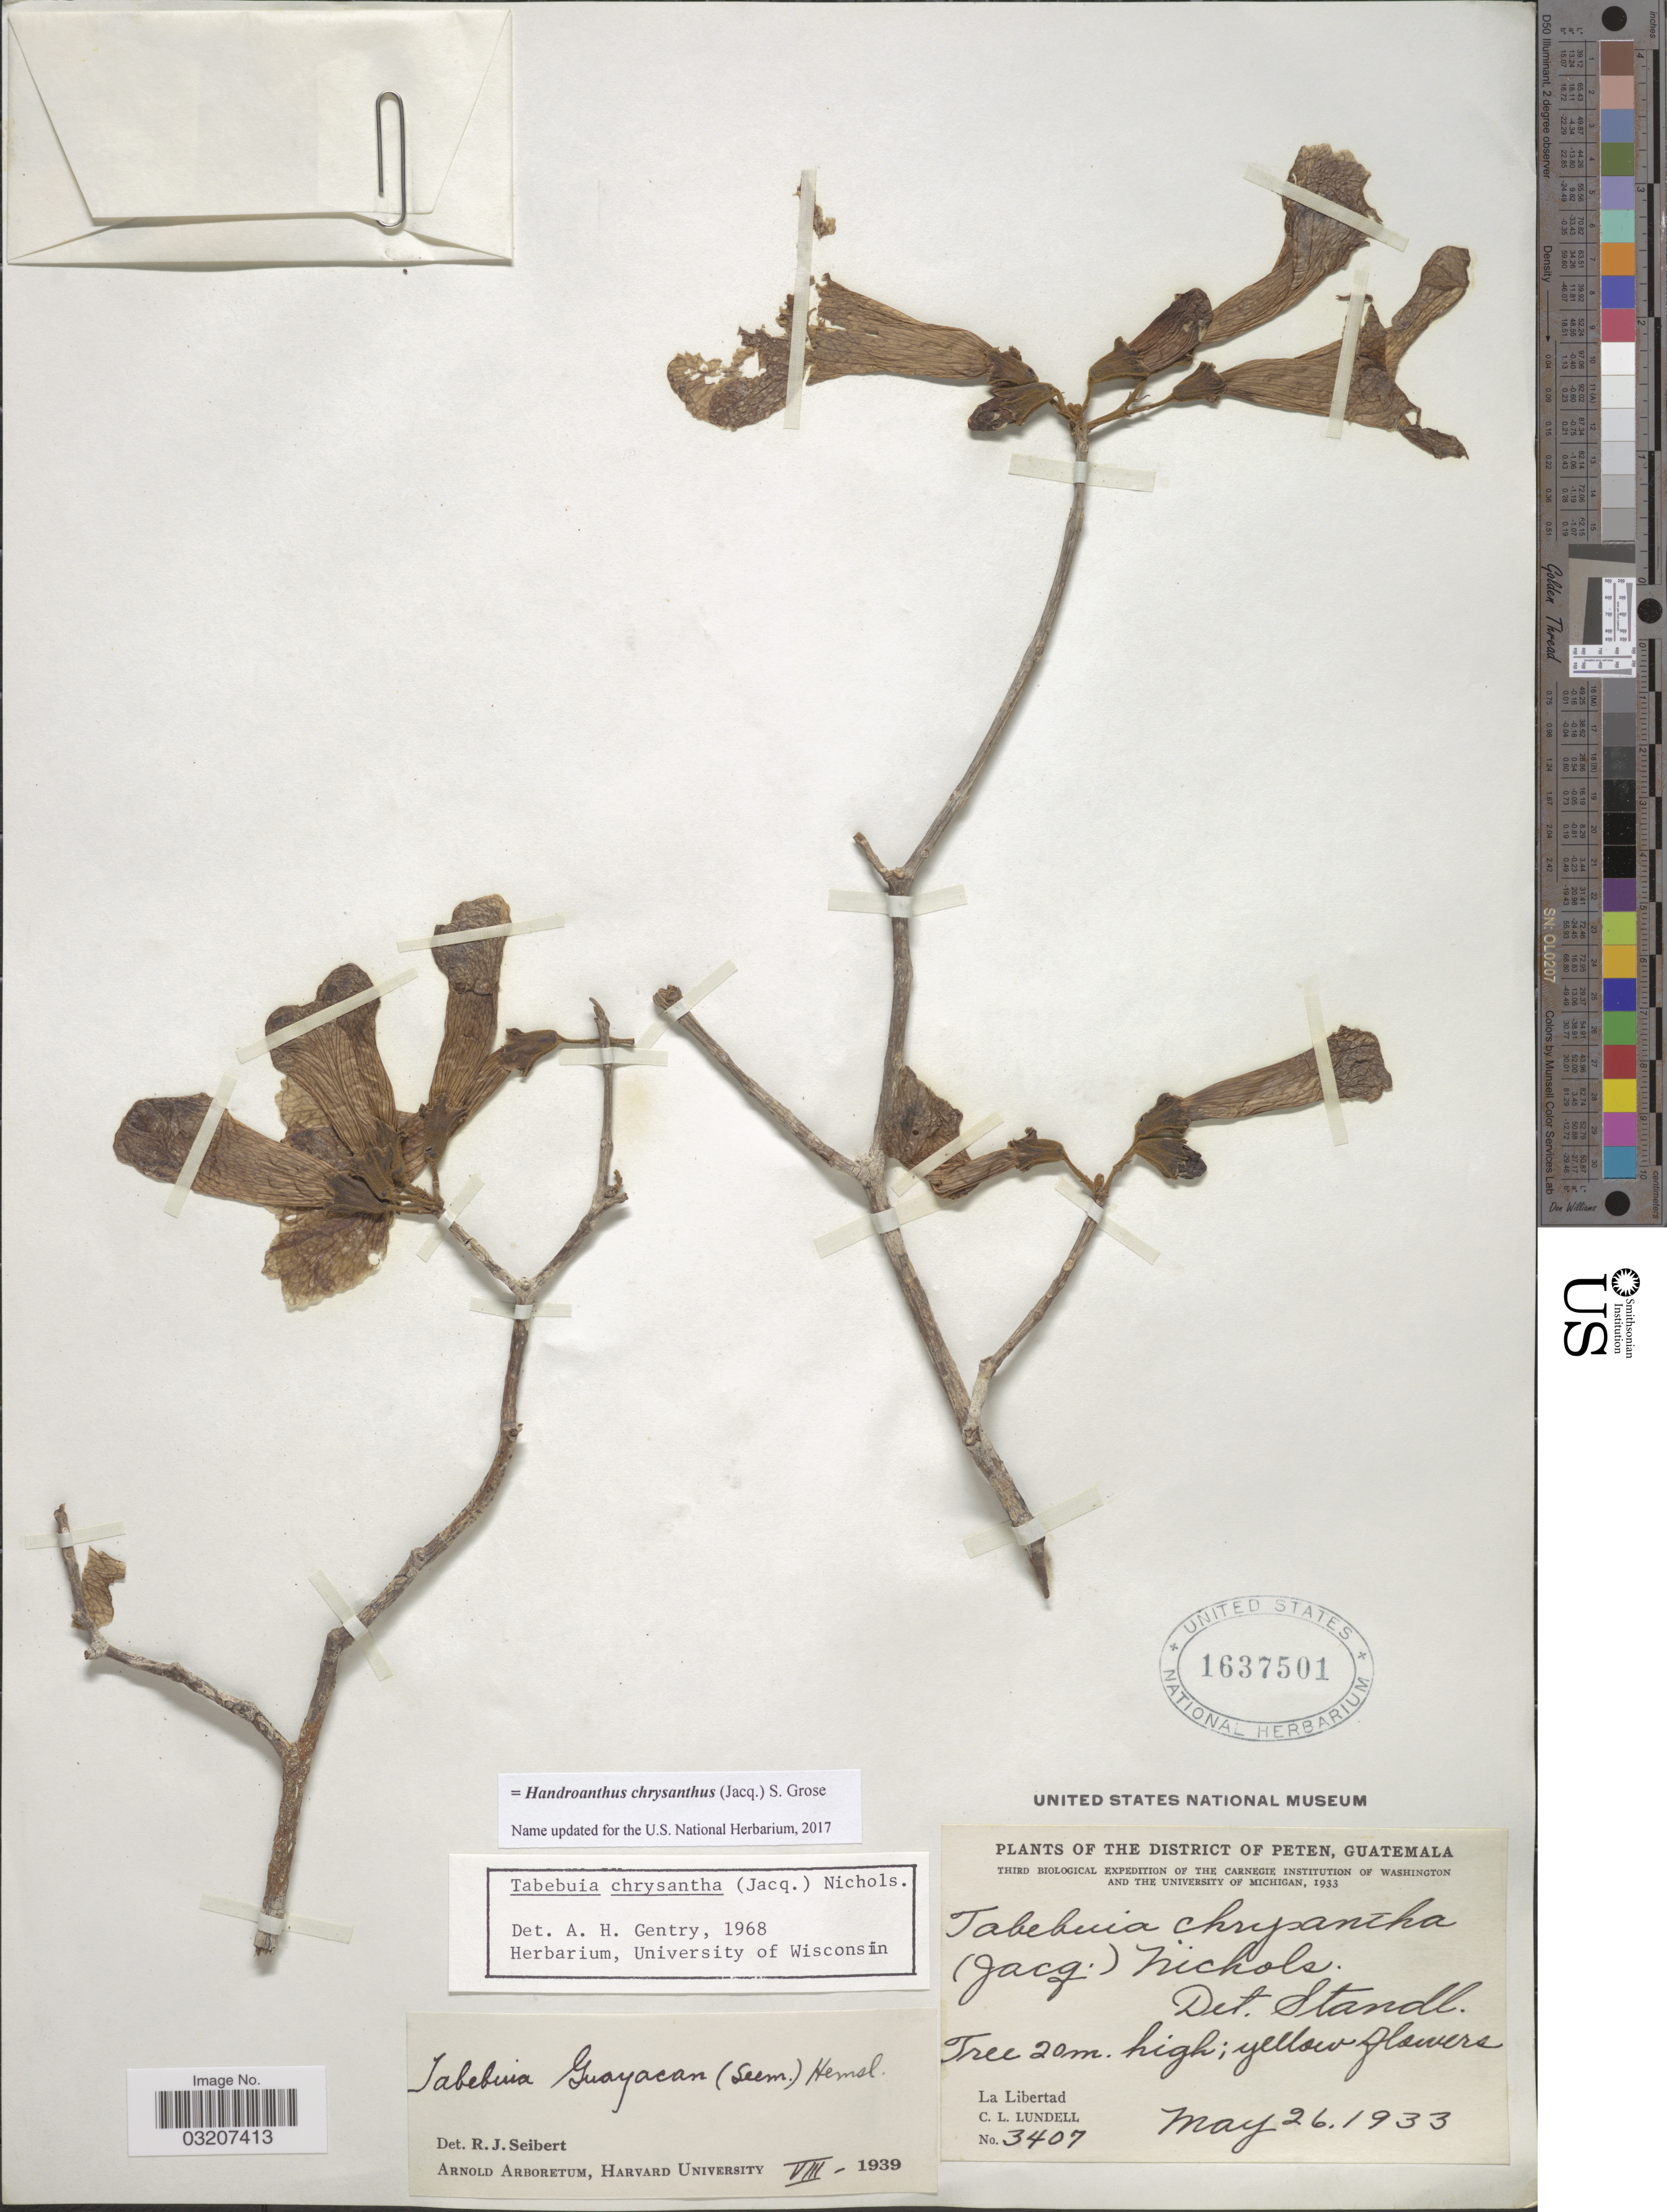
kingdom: Plantae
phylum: Tracheophyta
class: Magnoliopsida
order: Lamiales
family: Bignoniaceae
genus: Handroanthus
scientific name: Handroanthus chrysanthus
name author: (Jacq.) S.O. Grose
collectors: C. L. Lundell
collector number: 3407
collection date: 1933-05-26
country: Guatemala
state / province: El Petén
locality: The District of Peten, La Libertad.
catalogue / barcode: US 1637501